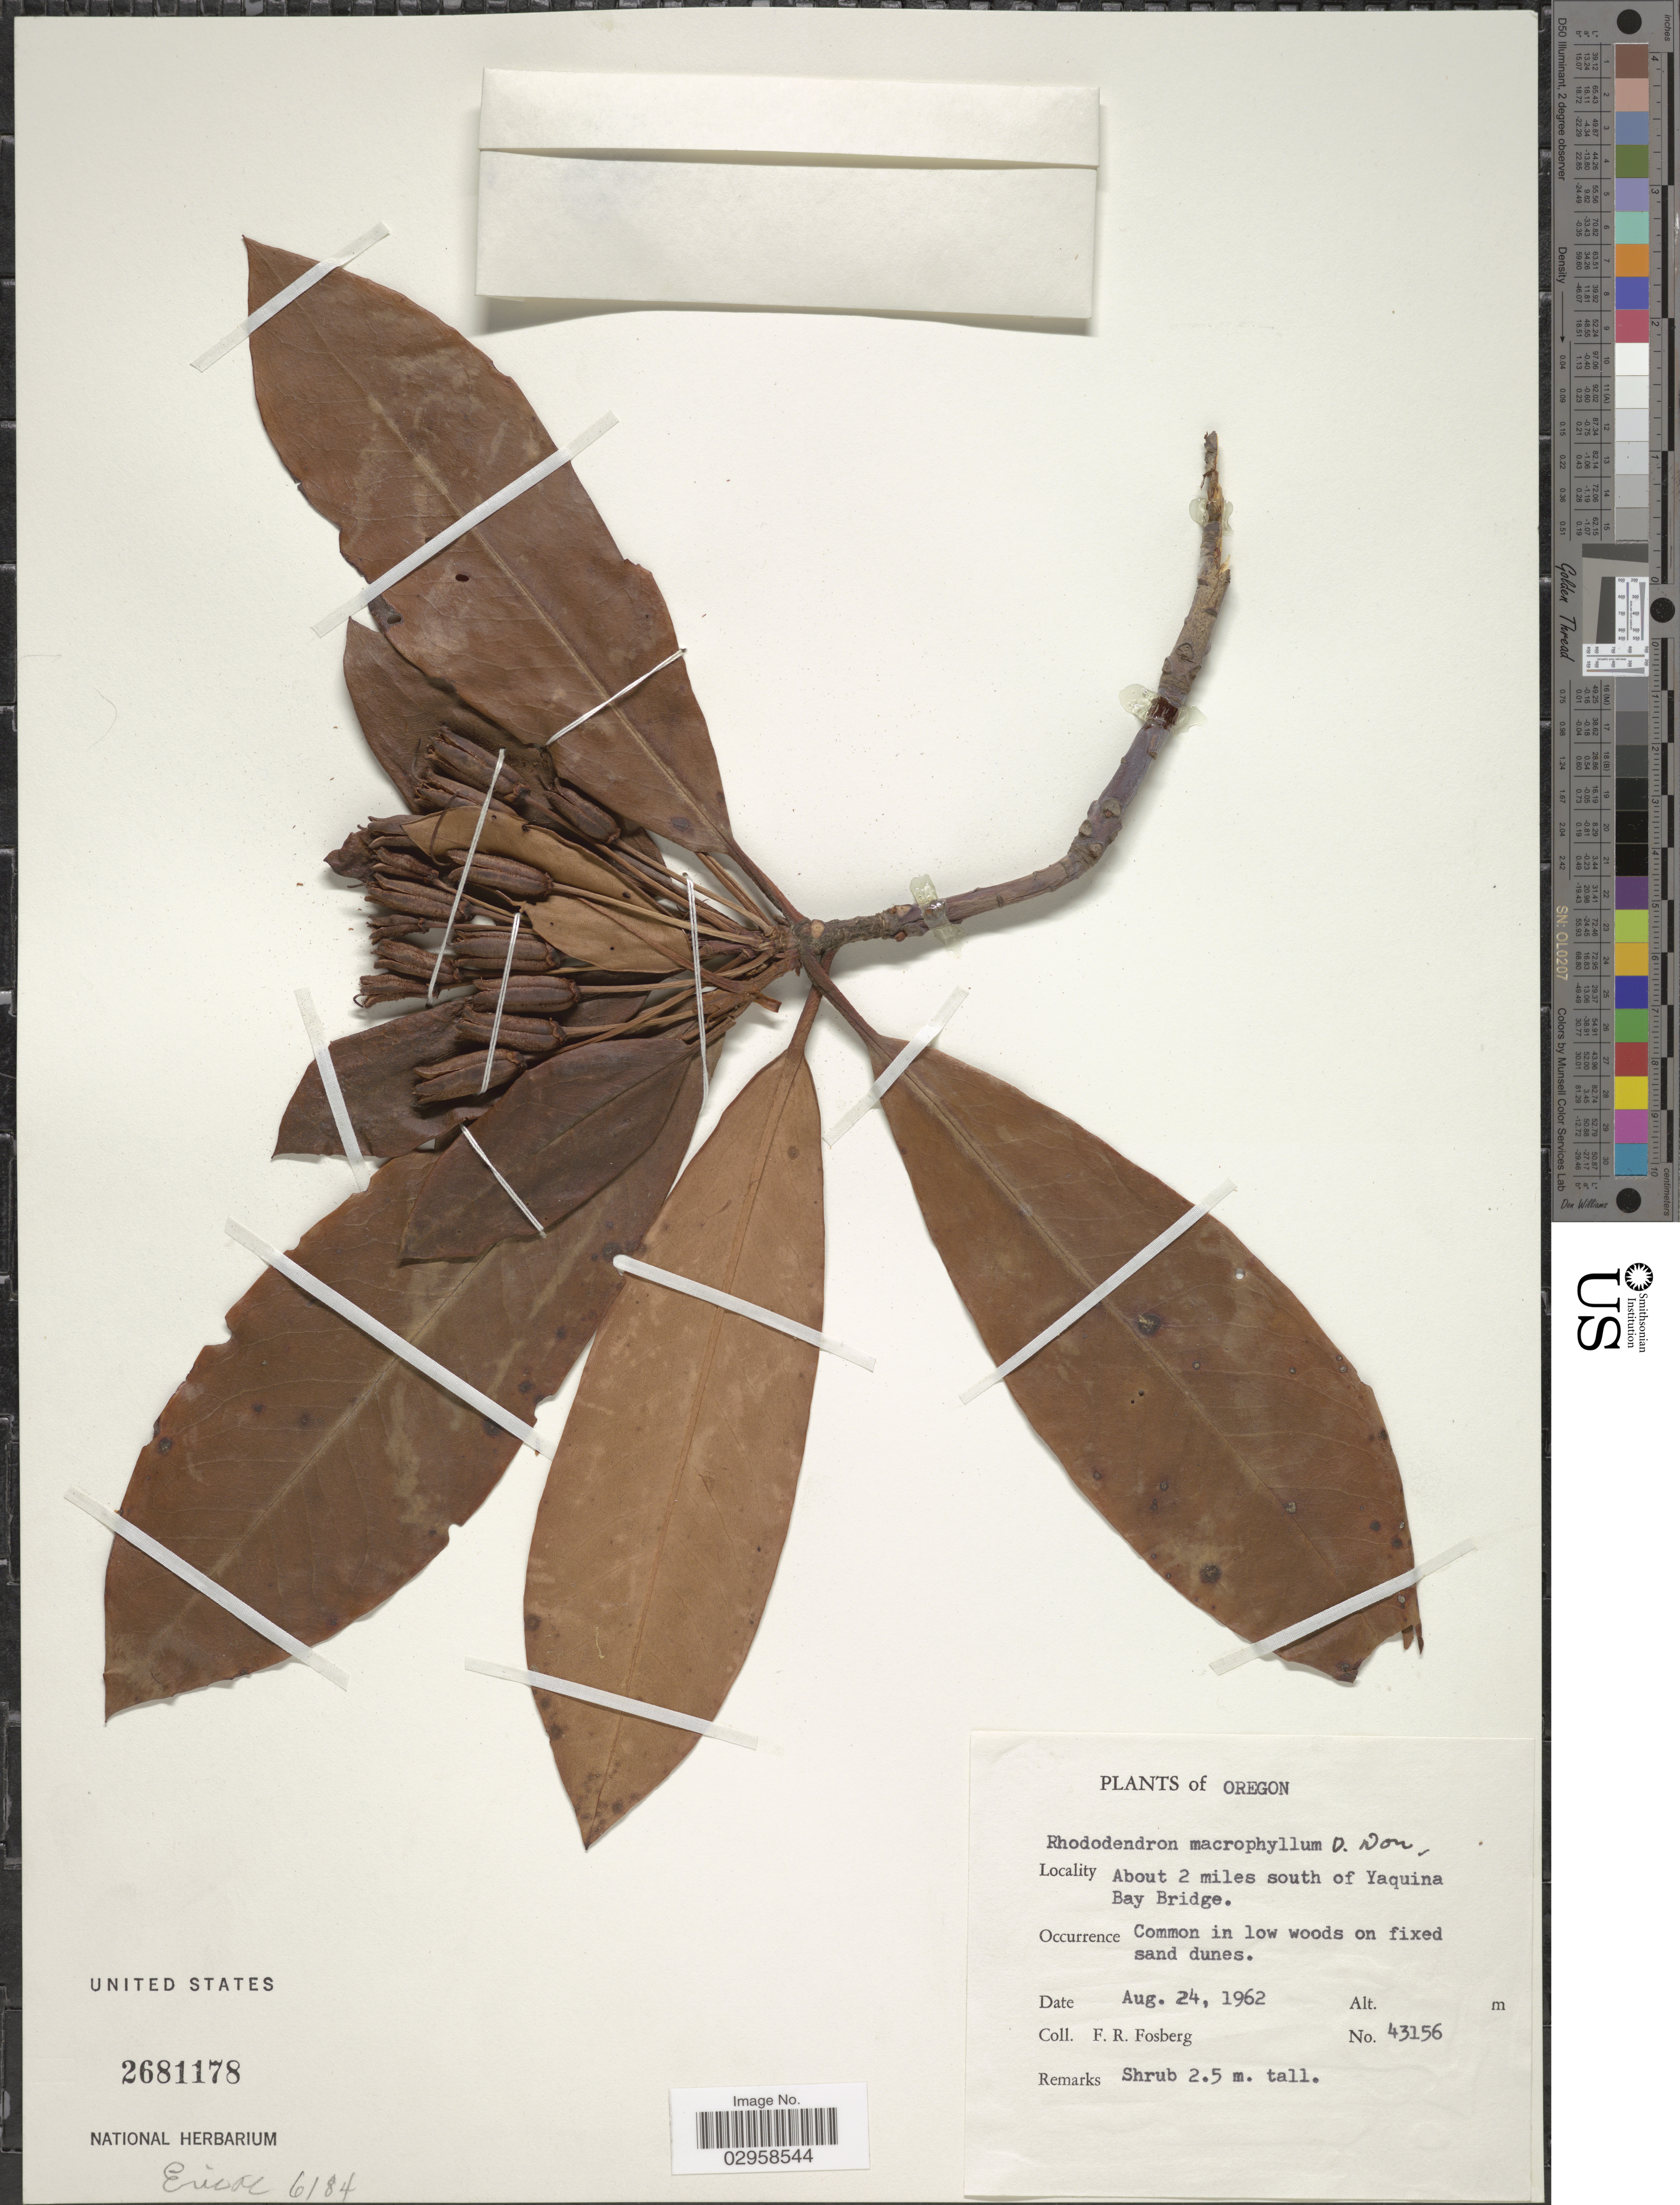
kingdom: Plantae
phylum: Tracheophyta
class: Magnoliopsida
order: Ericales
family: Ericaceae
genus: Rhododendron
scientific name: Rhododendron macrophyllum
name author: D. Don ex G. Don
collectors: F. R. Fosberg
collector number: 43156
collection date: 1962-08-24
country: United States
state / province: Oregon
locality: About 2 miles south of Yaquina Bay Bridge.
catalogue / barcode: US 2681178